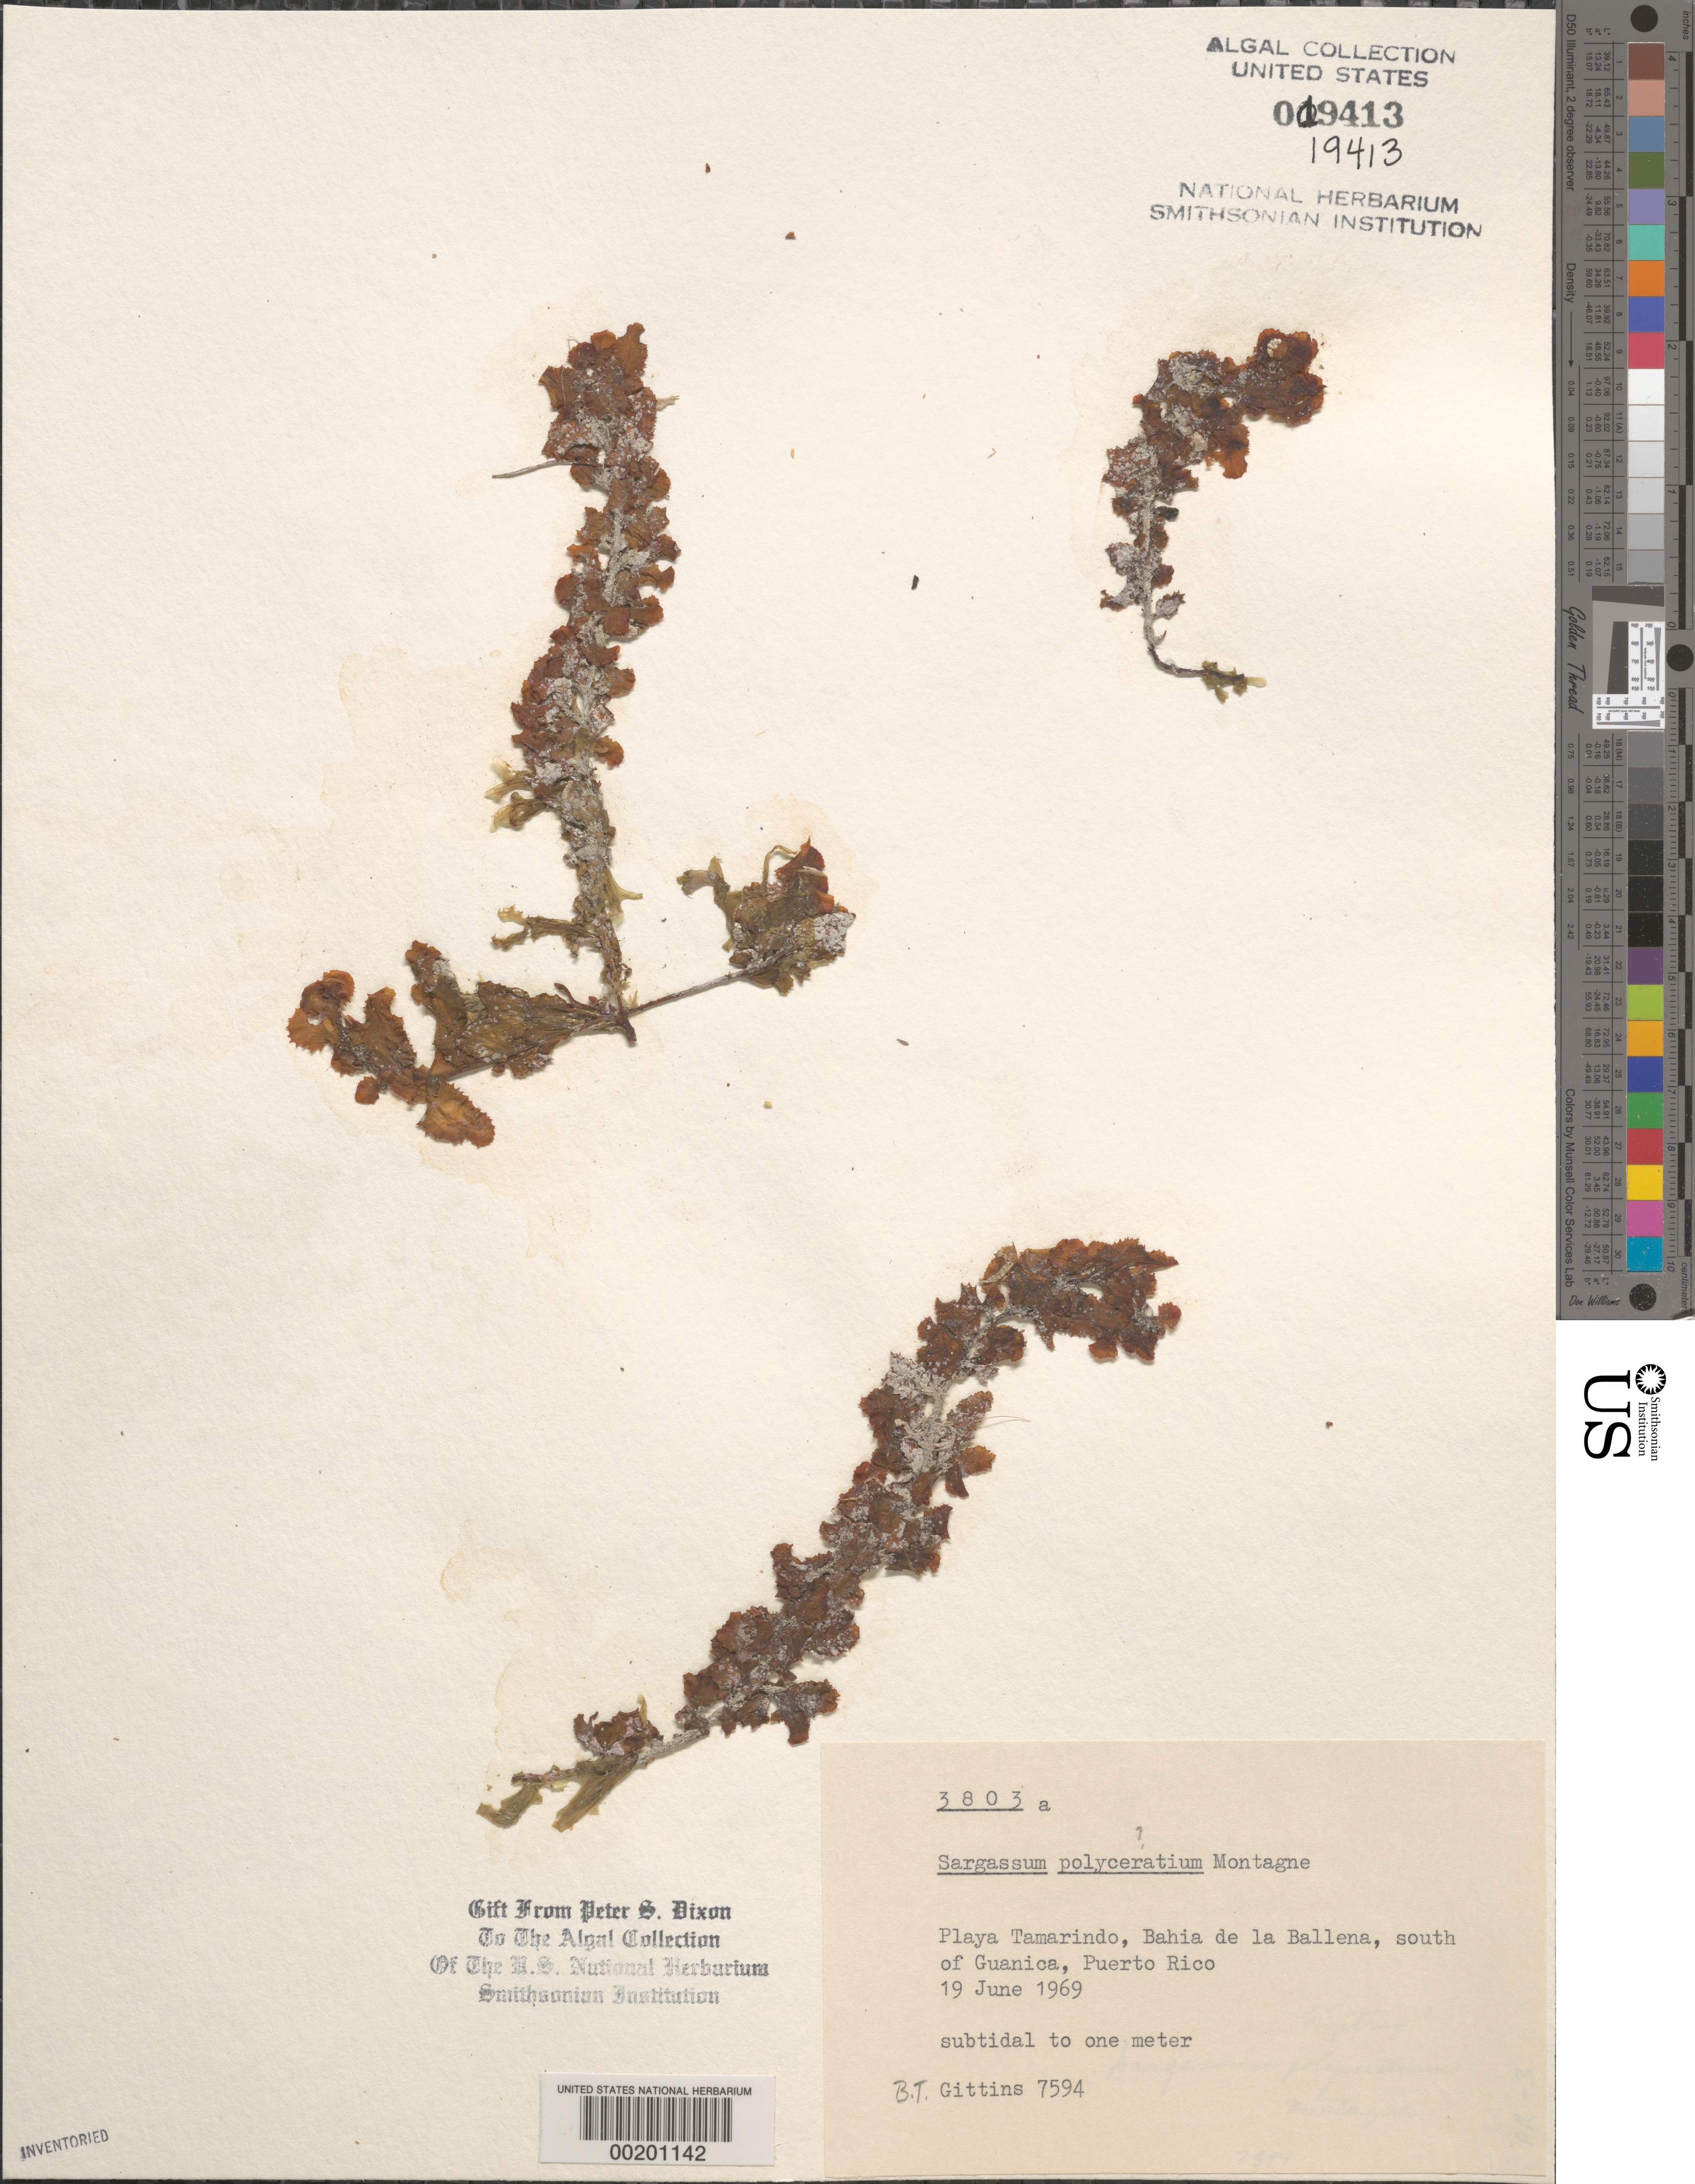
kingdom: Chromista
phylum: Ochrophyta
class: Phaeophyceae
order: Fucales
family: Sargassaceae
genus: Sargassum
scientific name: Sargassum polyceratium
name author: Mont.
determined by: Dixon, P. S.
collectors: B. Gittins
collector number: BTG 7594 & PSD 3803A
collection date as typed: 19 Jun 1969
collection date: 1969-06-19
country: Puerto Rico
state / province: Guanica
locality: Playa Tamarindo, Bahia de la Ballena, south of Guanica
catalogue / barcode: US 19413